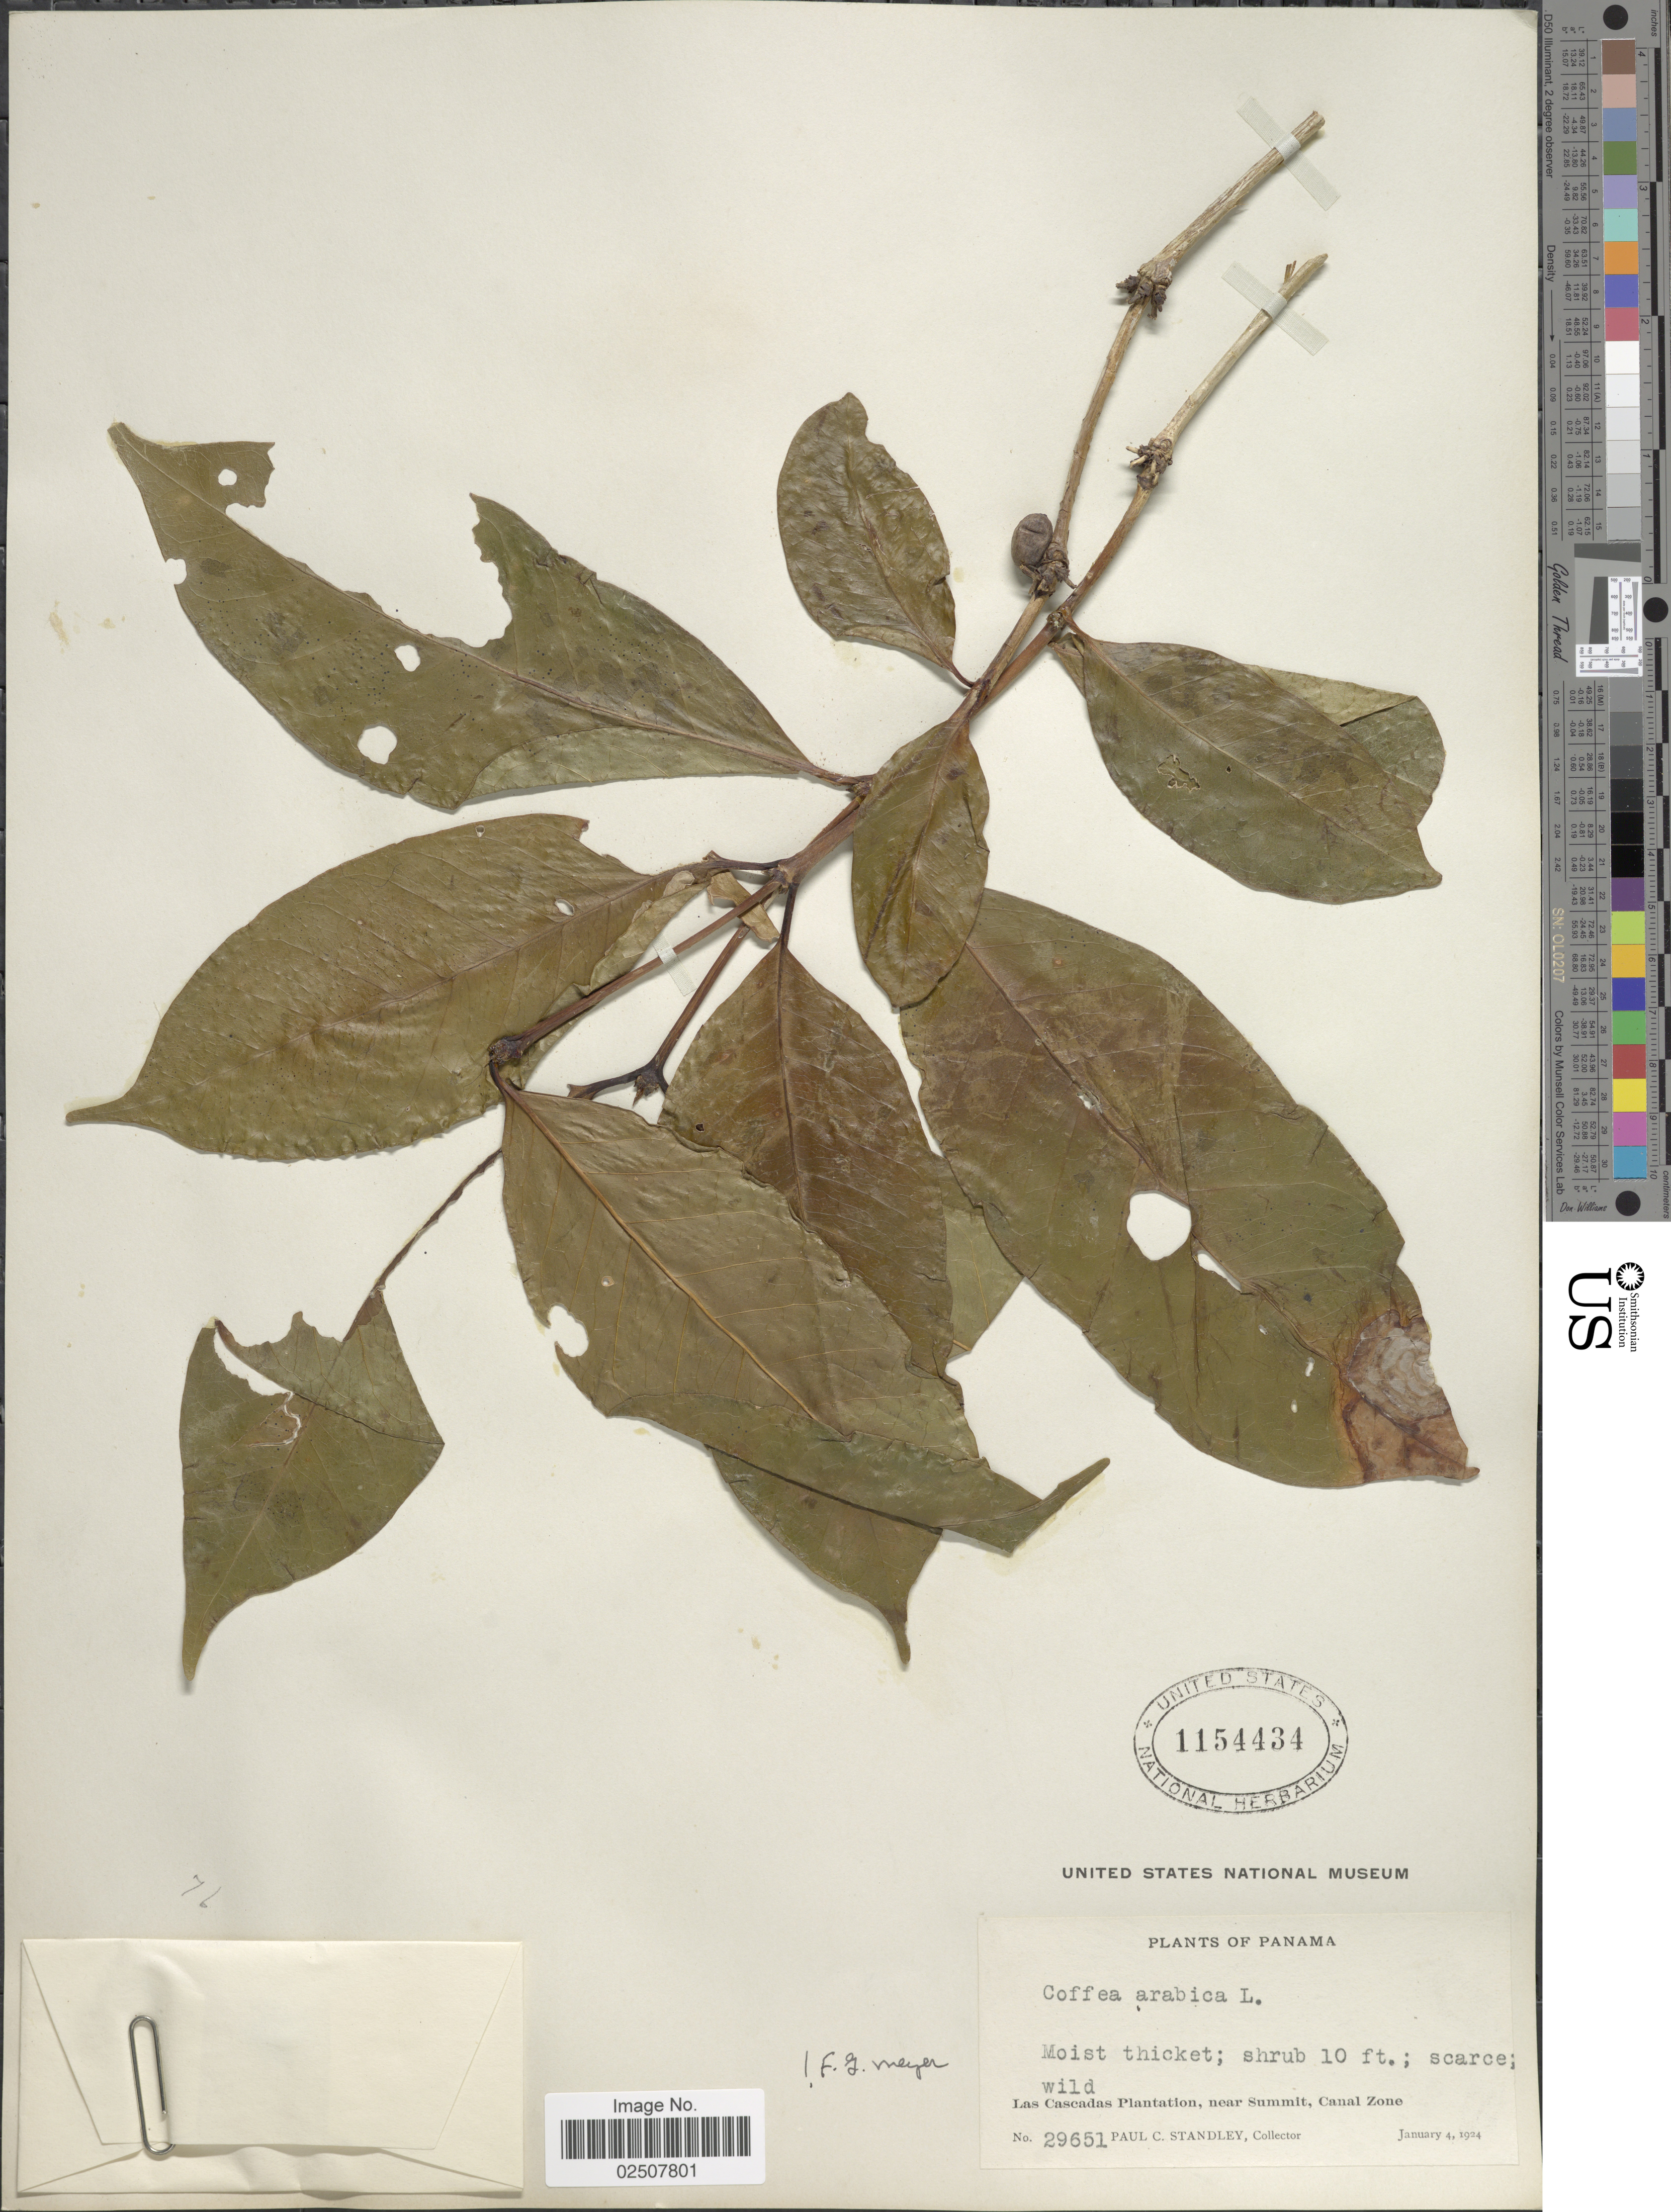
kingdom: Plantae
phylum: Tracheophyta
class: Magnoliopsida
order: Gentianales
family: Rubiaceae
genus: Coffea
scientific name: Coffea arabica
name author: L.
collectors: P. C. Standley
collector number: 29651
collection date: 1924-01-04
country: Panama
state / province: Colón / Panamá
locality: Moist thicket, Las Cascadas Plantation, near Summit, Canal Zone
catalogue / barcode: US 1154434